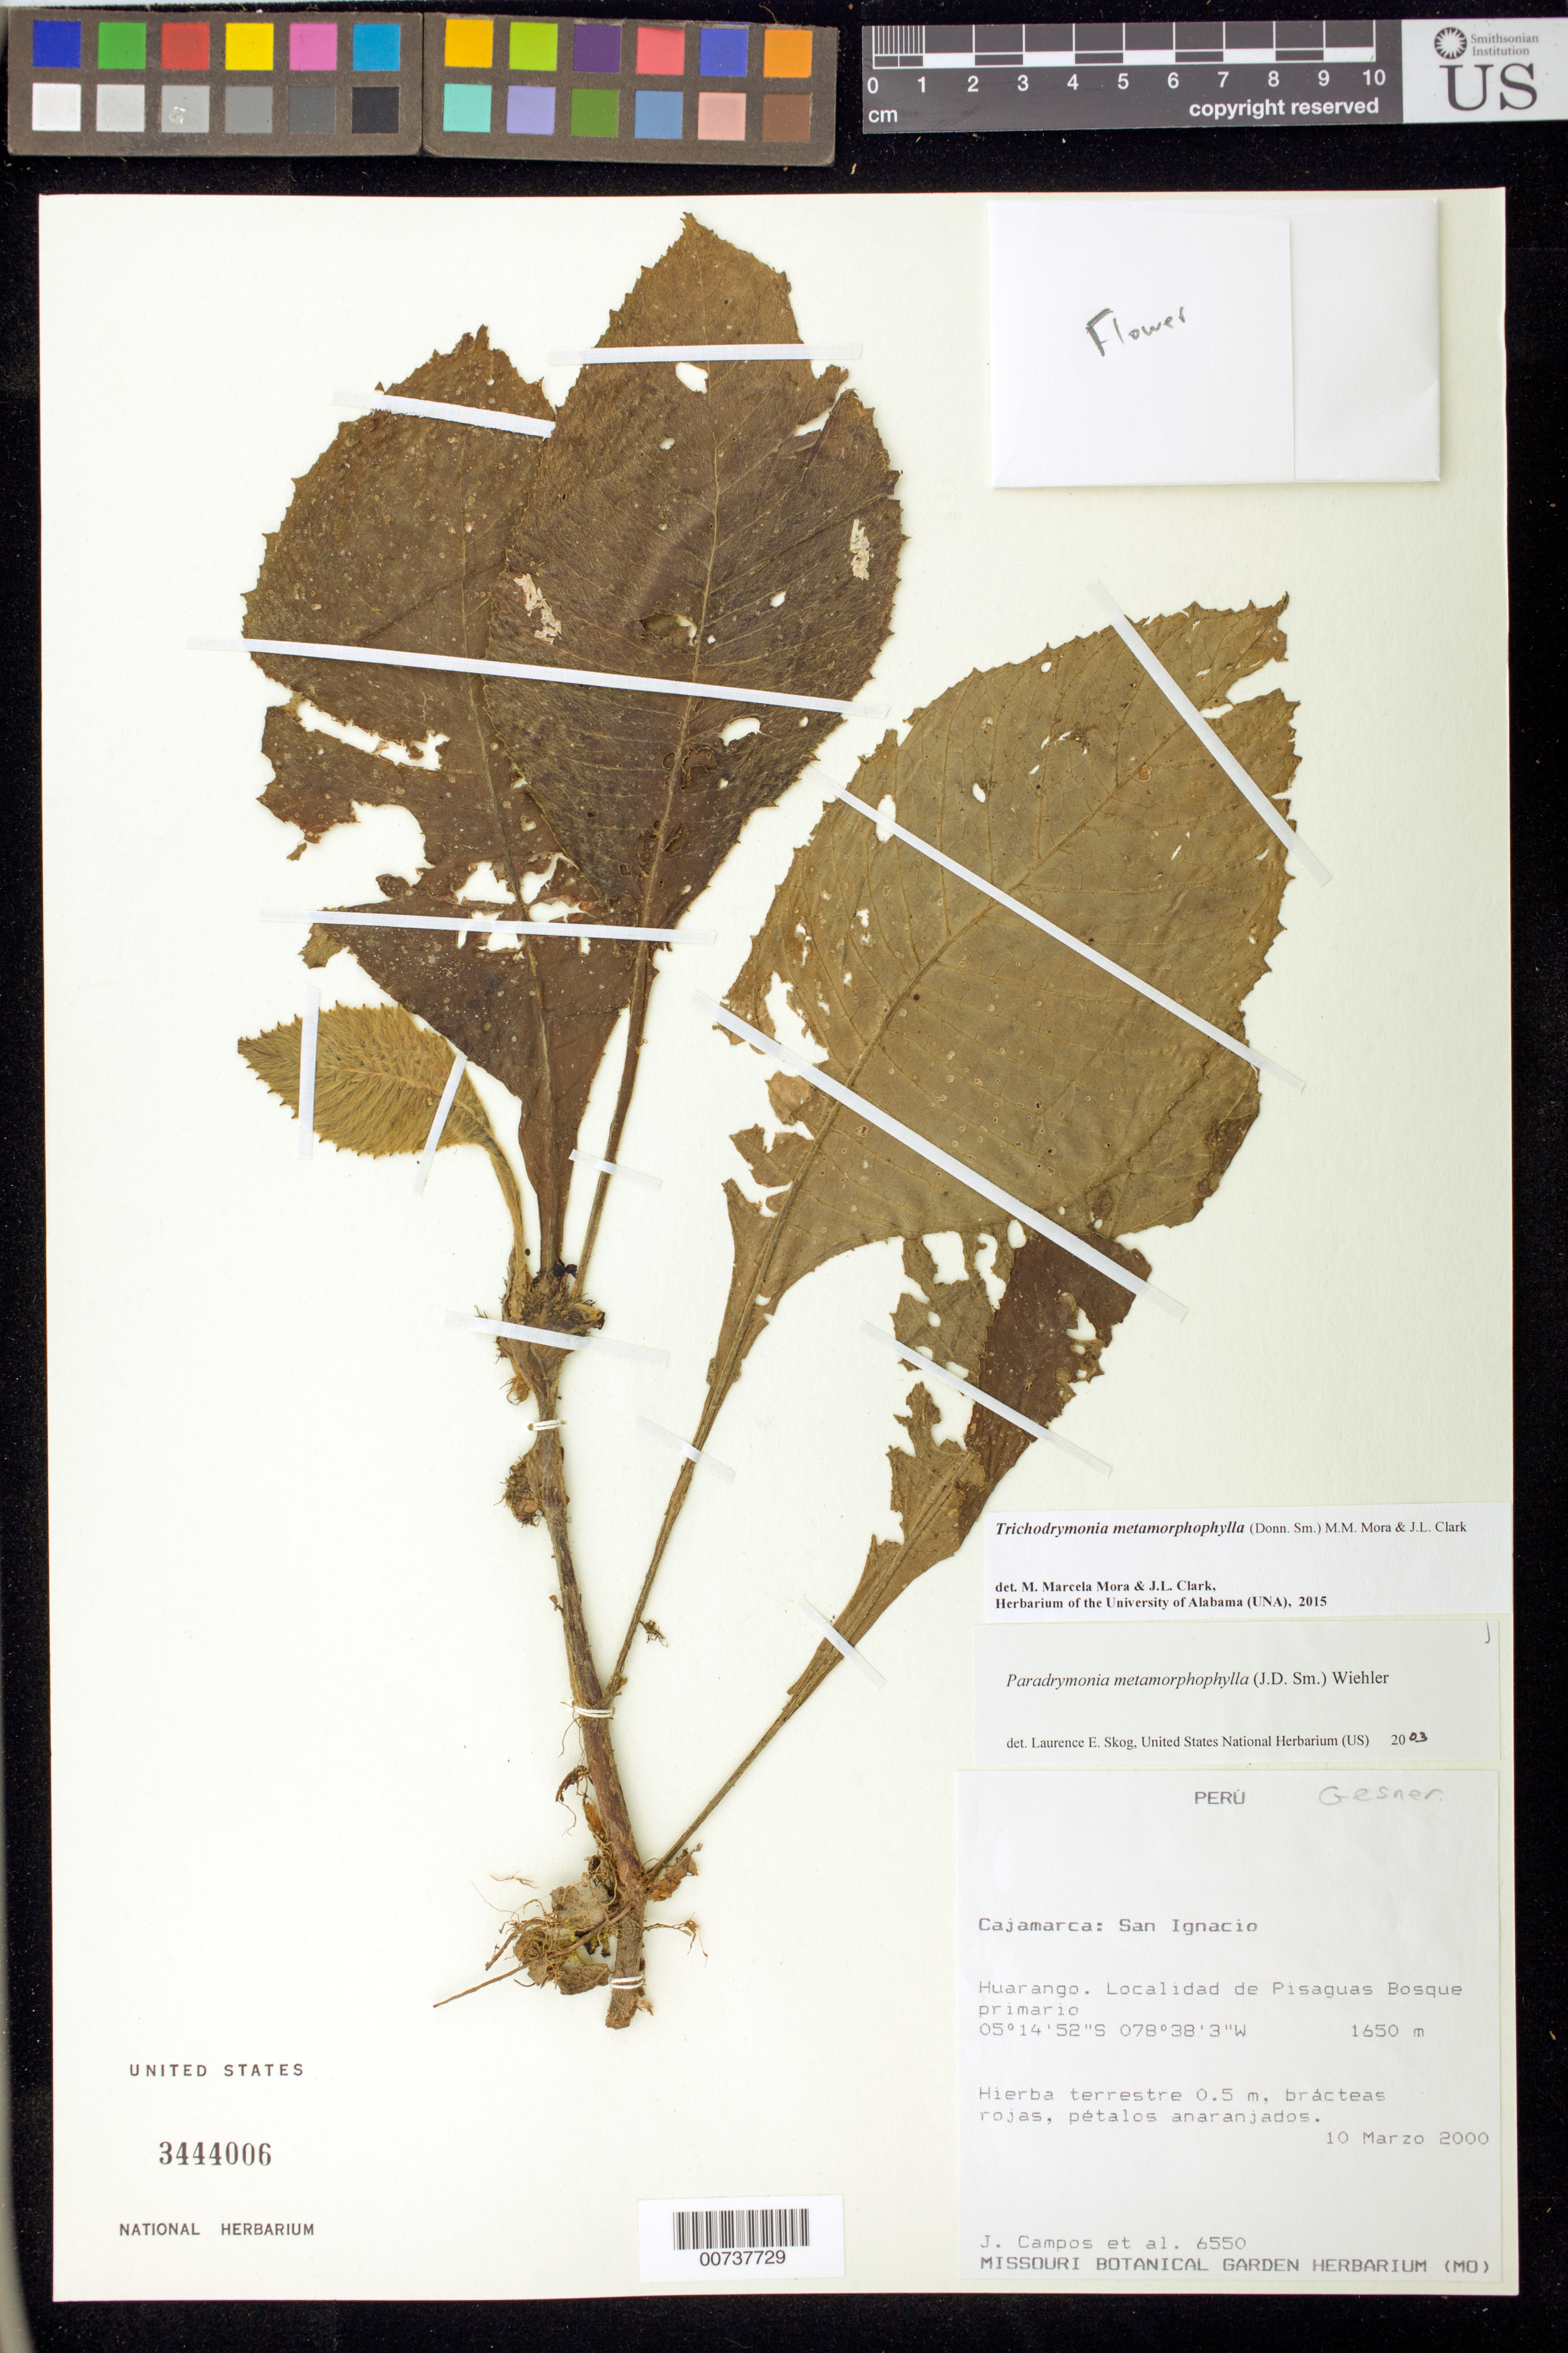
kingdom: Plantae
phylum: Tracheophyta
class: Magnoliopsida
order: Lamiales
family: Gesneriaceae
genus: Trichodrymonia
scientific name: Trichodrymonia metamorphophylla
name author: (Donn. Sm.) M.M. Mora & J.L. Clark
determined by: Mora, M. M.; Clark, J. L.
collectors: J. Campos & et al.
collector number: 6550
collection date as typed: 10 Mar 2000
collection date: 2000-03-10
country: Peru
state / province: Cajamarca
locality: Prov. San Ignacio, Huarango, localidad de Pisaguas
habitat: Bosque primario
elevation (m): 1650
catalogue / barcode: US 3444006